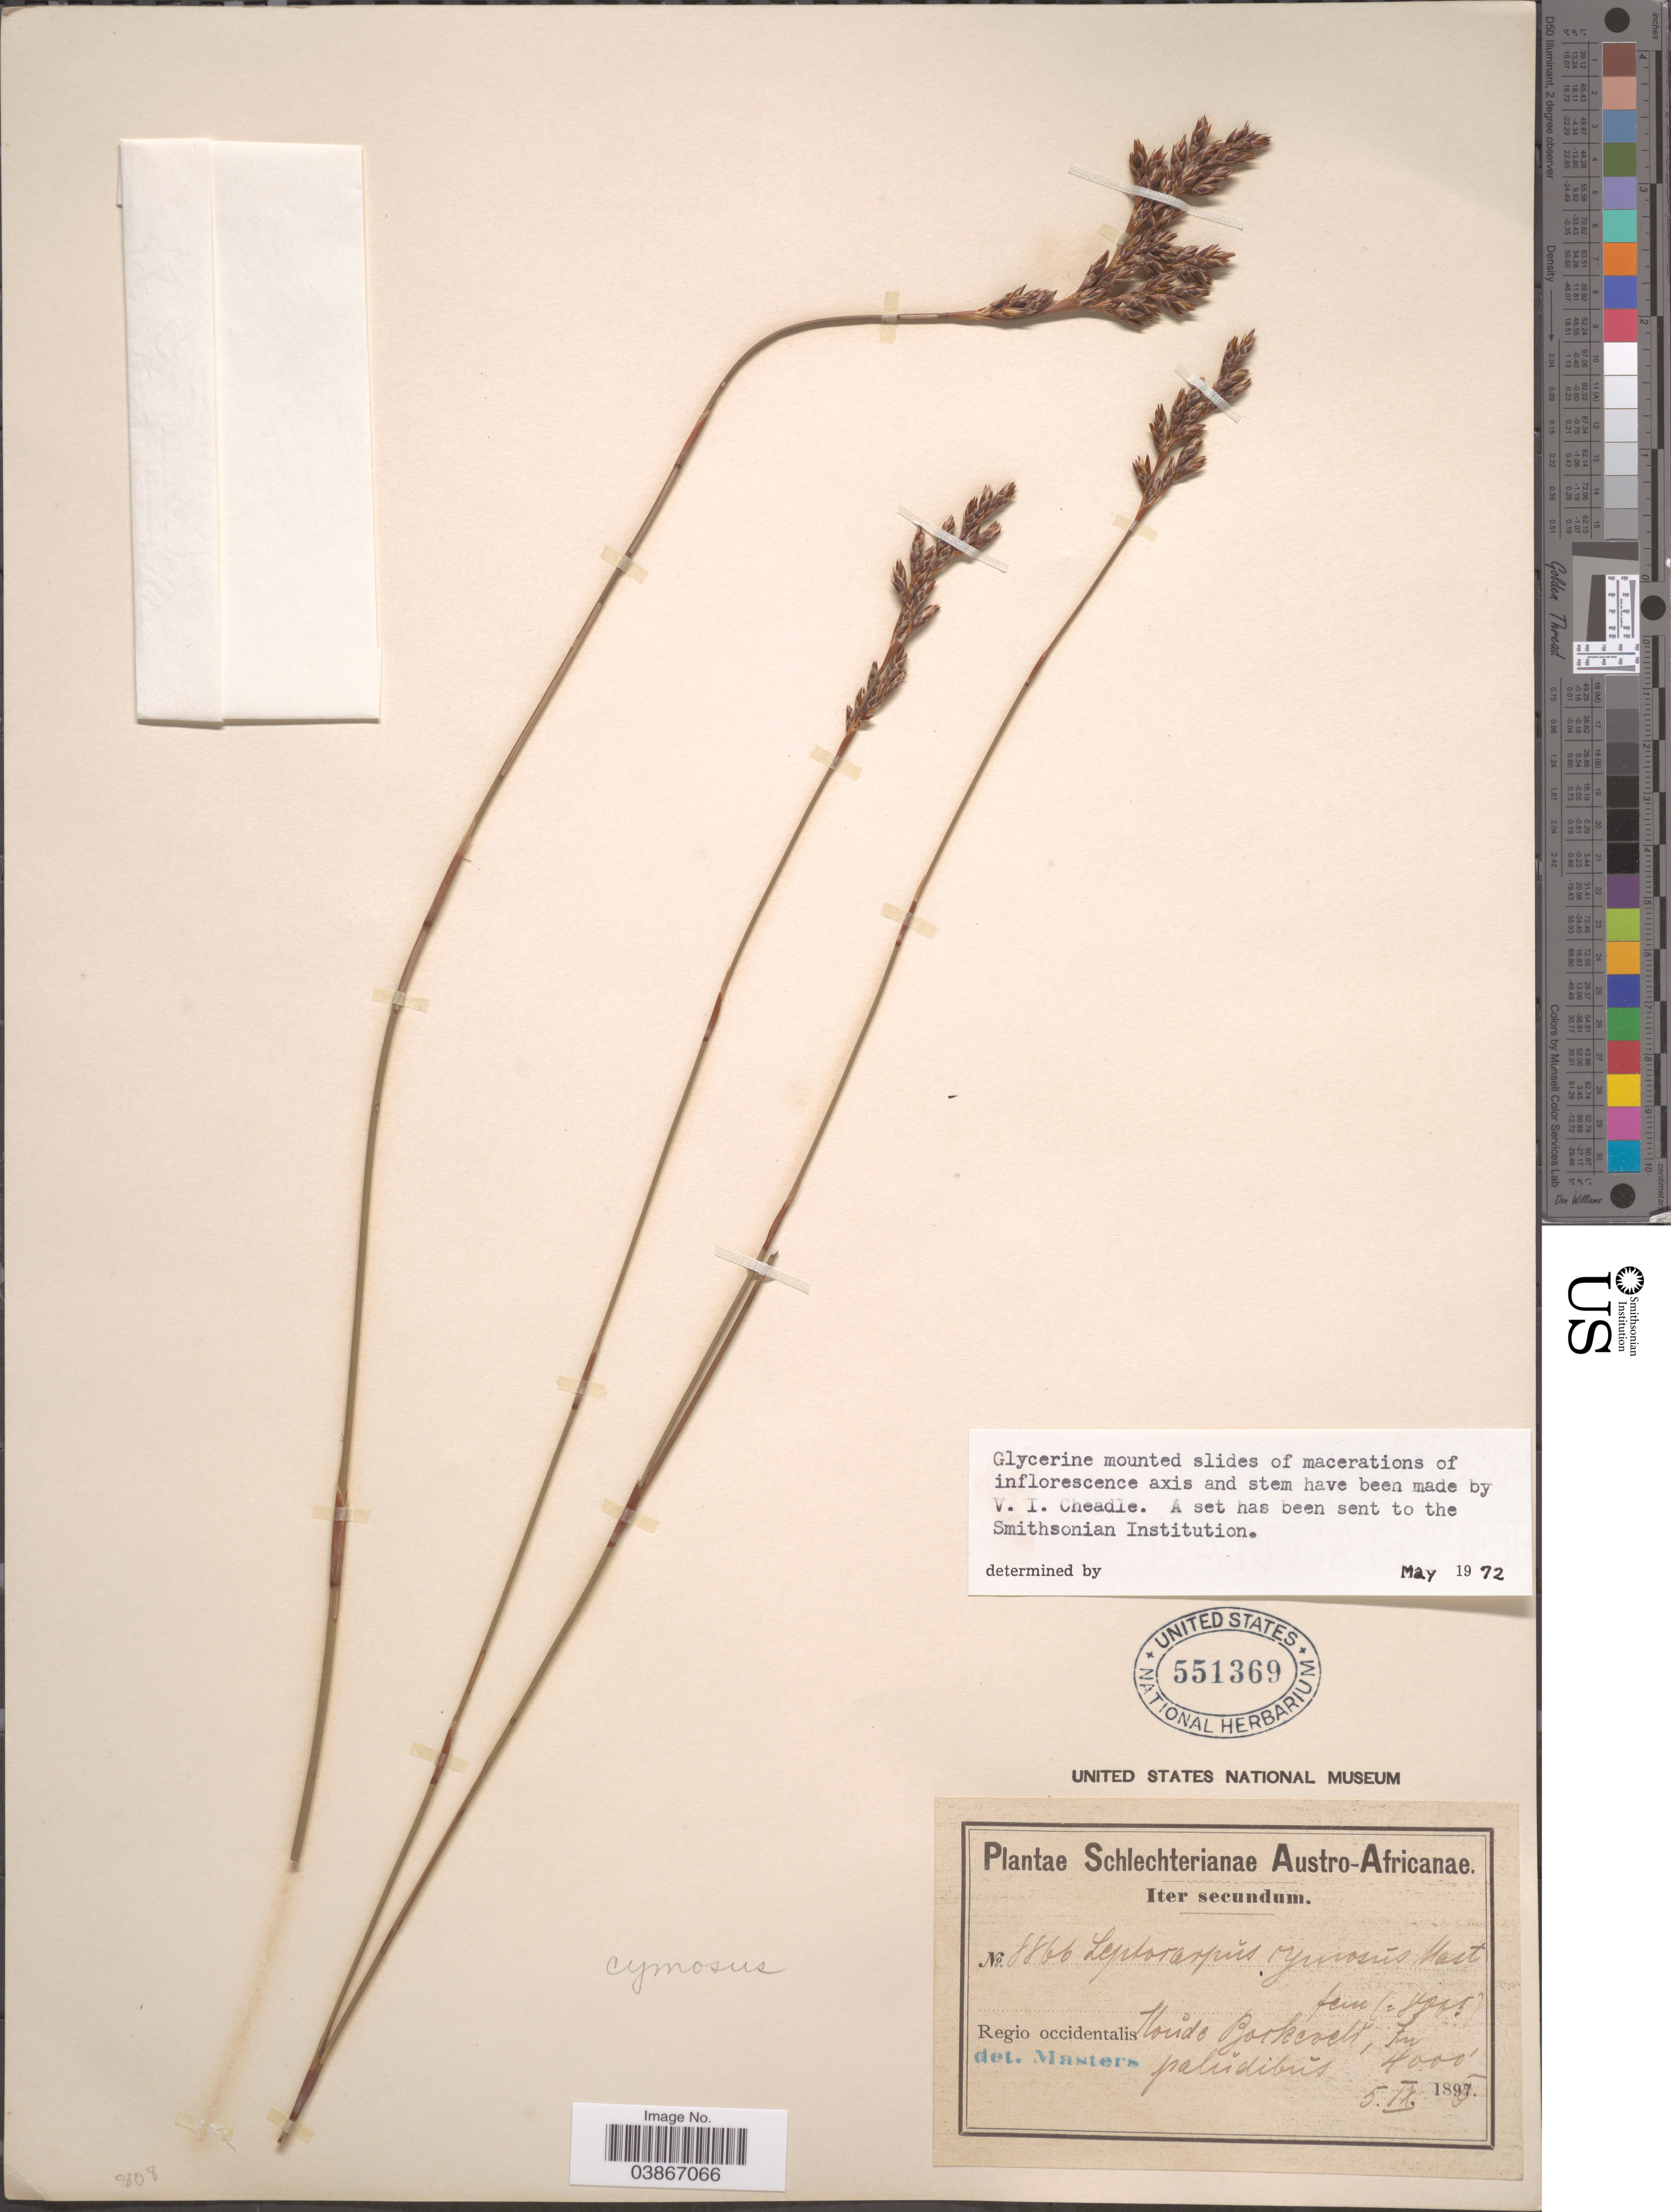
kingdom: Plantae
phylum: Tracheophyta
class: Liliopsida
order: Poales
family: Restionaceae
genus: Leptocarpus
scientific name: Leptocarpus cymosus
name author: Mast.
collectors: Schlechter, --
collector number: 8866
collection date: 1896-09-05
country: South Africa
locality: Austro-Africanae. Regio occidentalis Koůde Bokkeveld, In palidibus.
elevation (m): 1219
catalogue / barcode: US 551369